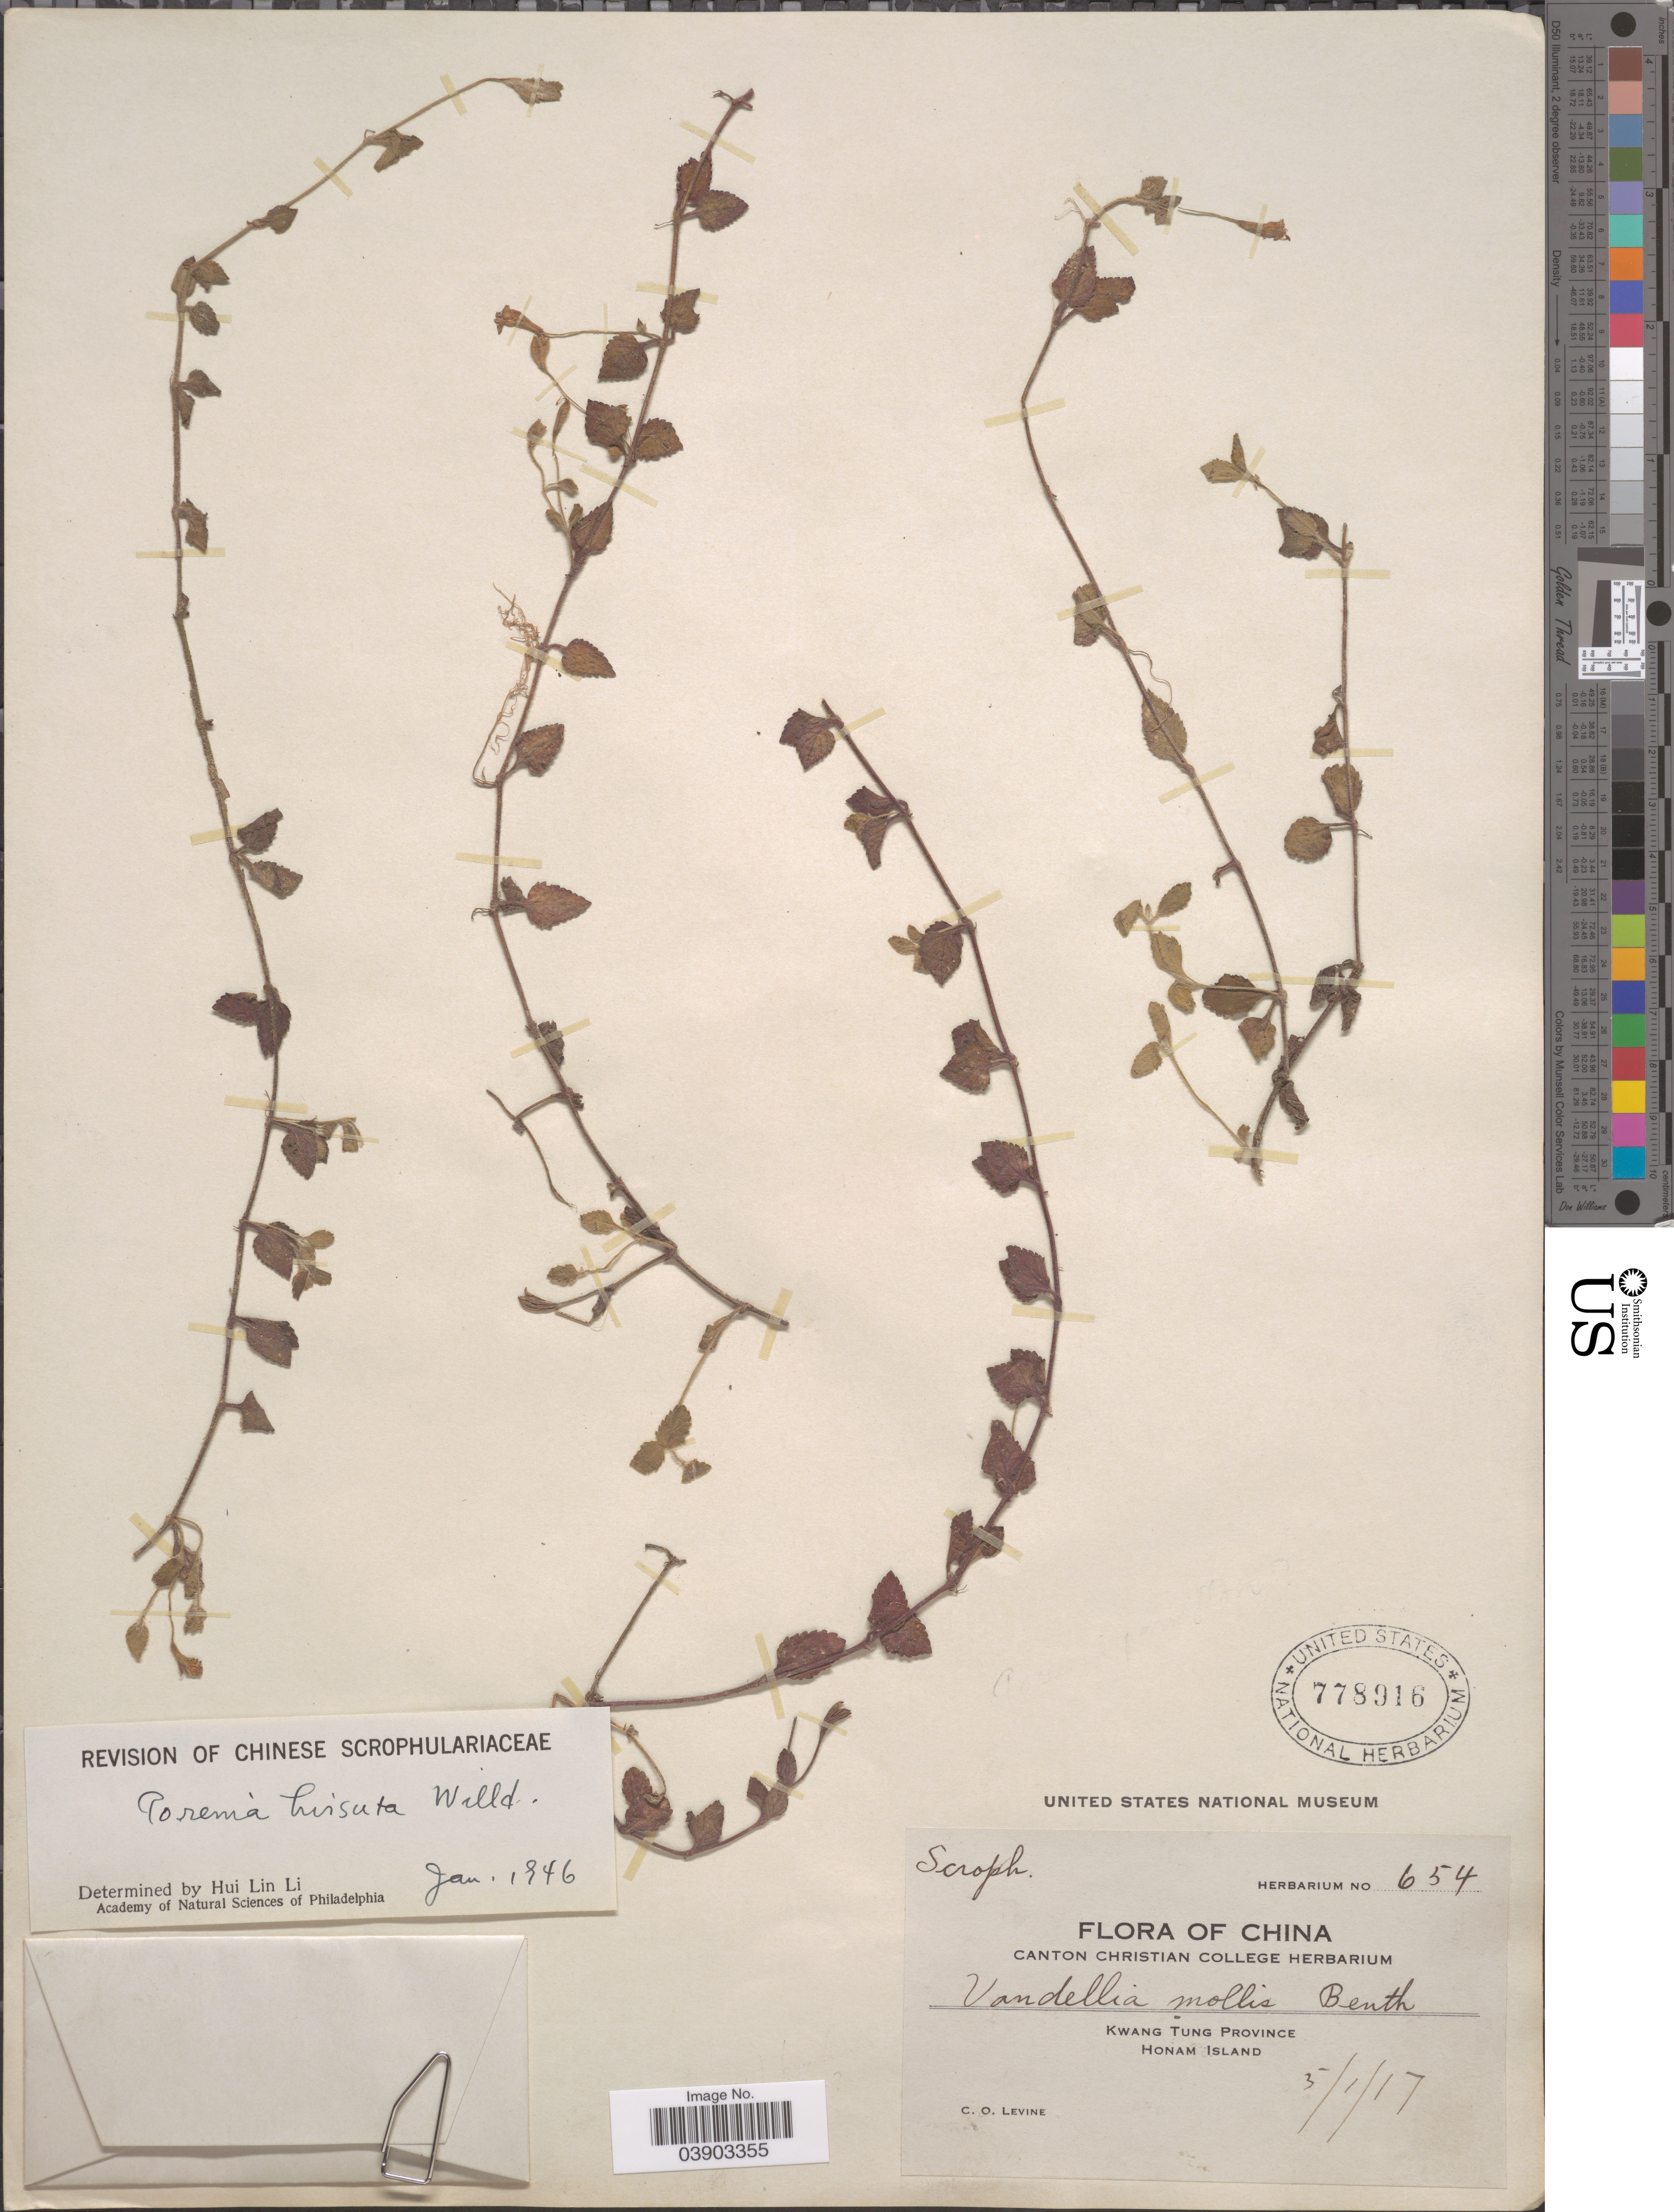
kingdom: Plantae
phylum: Tracheophyta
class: Magnoliopsida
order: Lamiales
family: Linderniaceae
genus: Torenia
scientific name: Torenia hirsuta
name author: Willd.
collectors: C. O. Levine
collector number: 654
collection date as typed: Transcribed d/m/y: 5/1/17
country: China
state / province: Guangdong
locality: Kwang Tung Province, Honam Island.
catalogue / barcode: US 778916